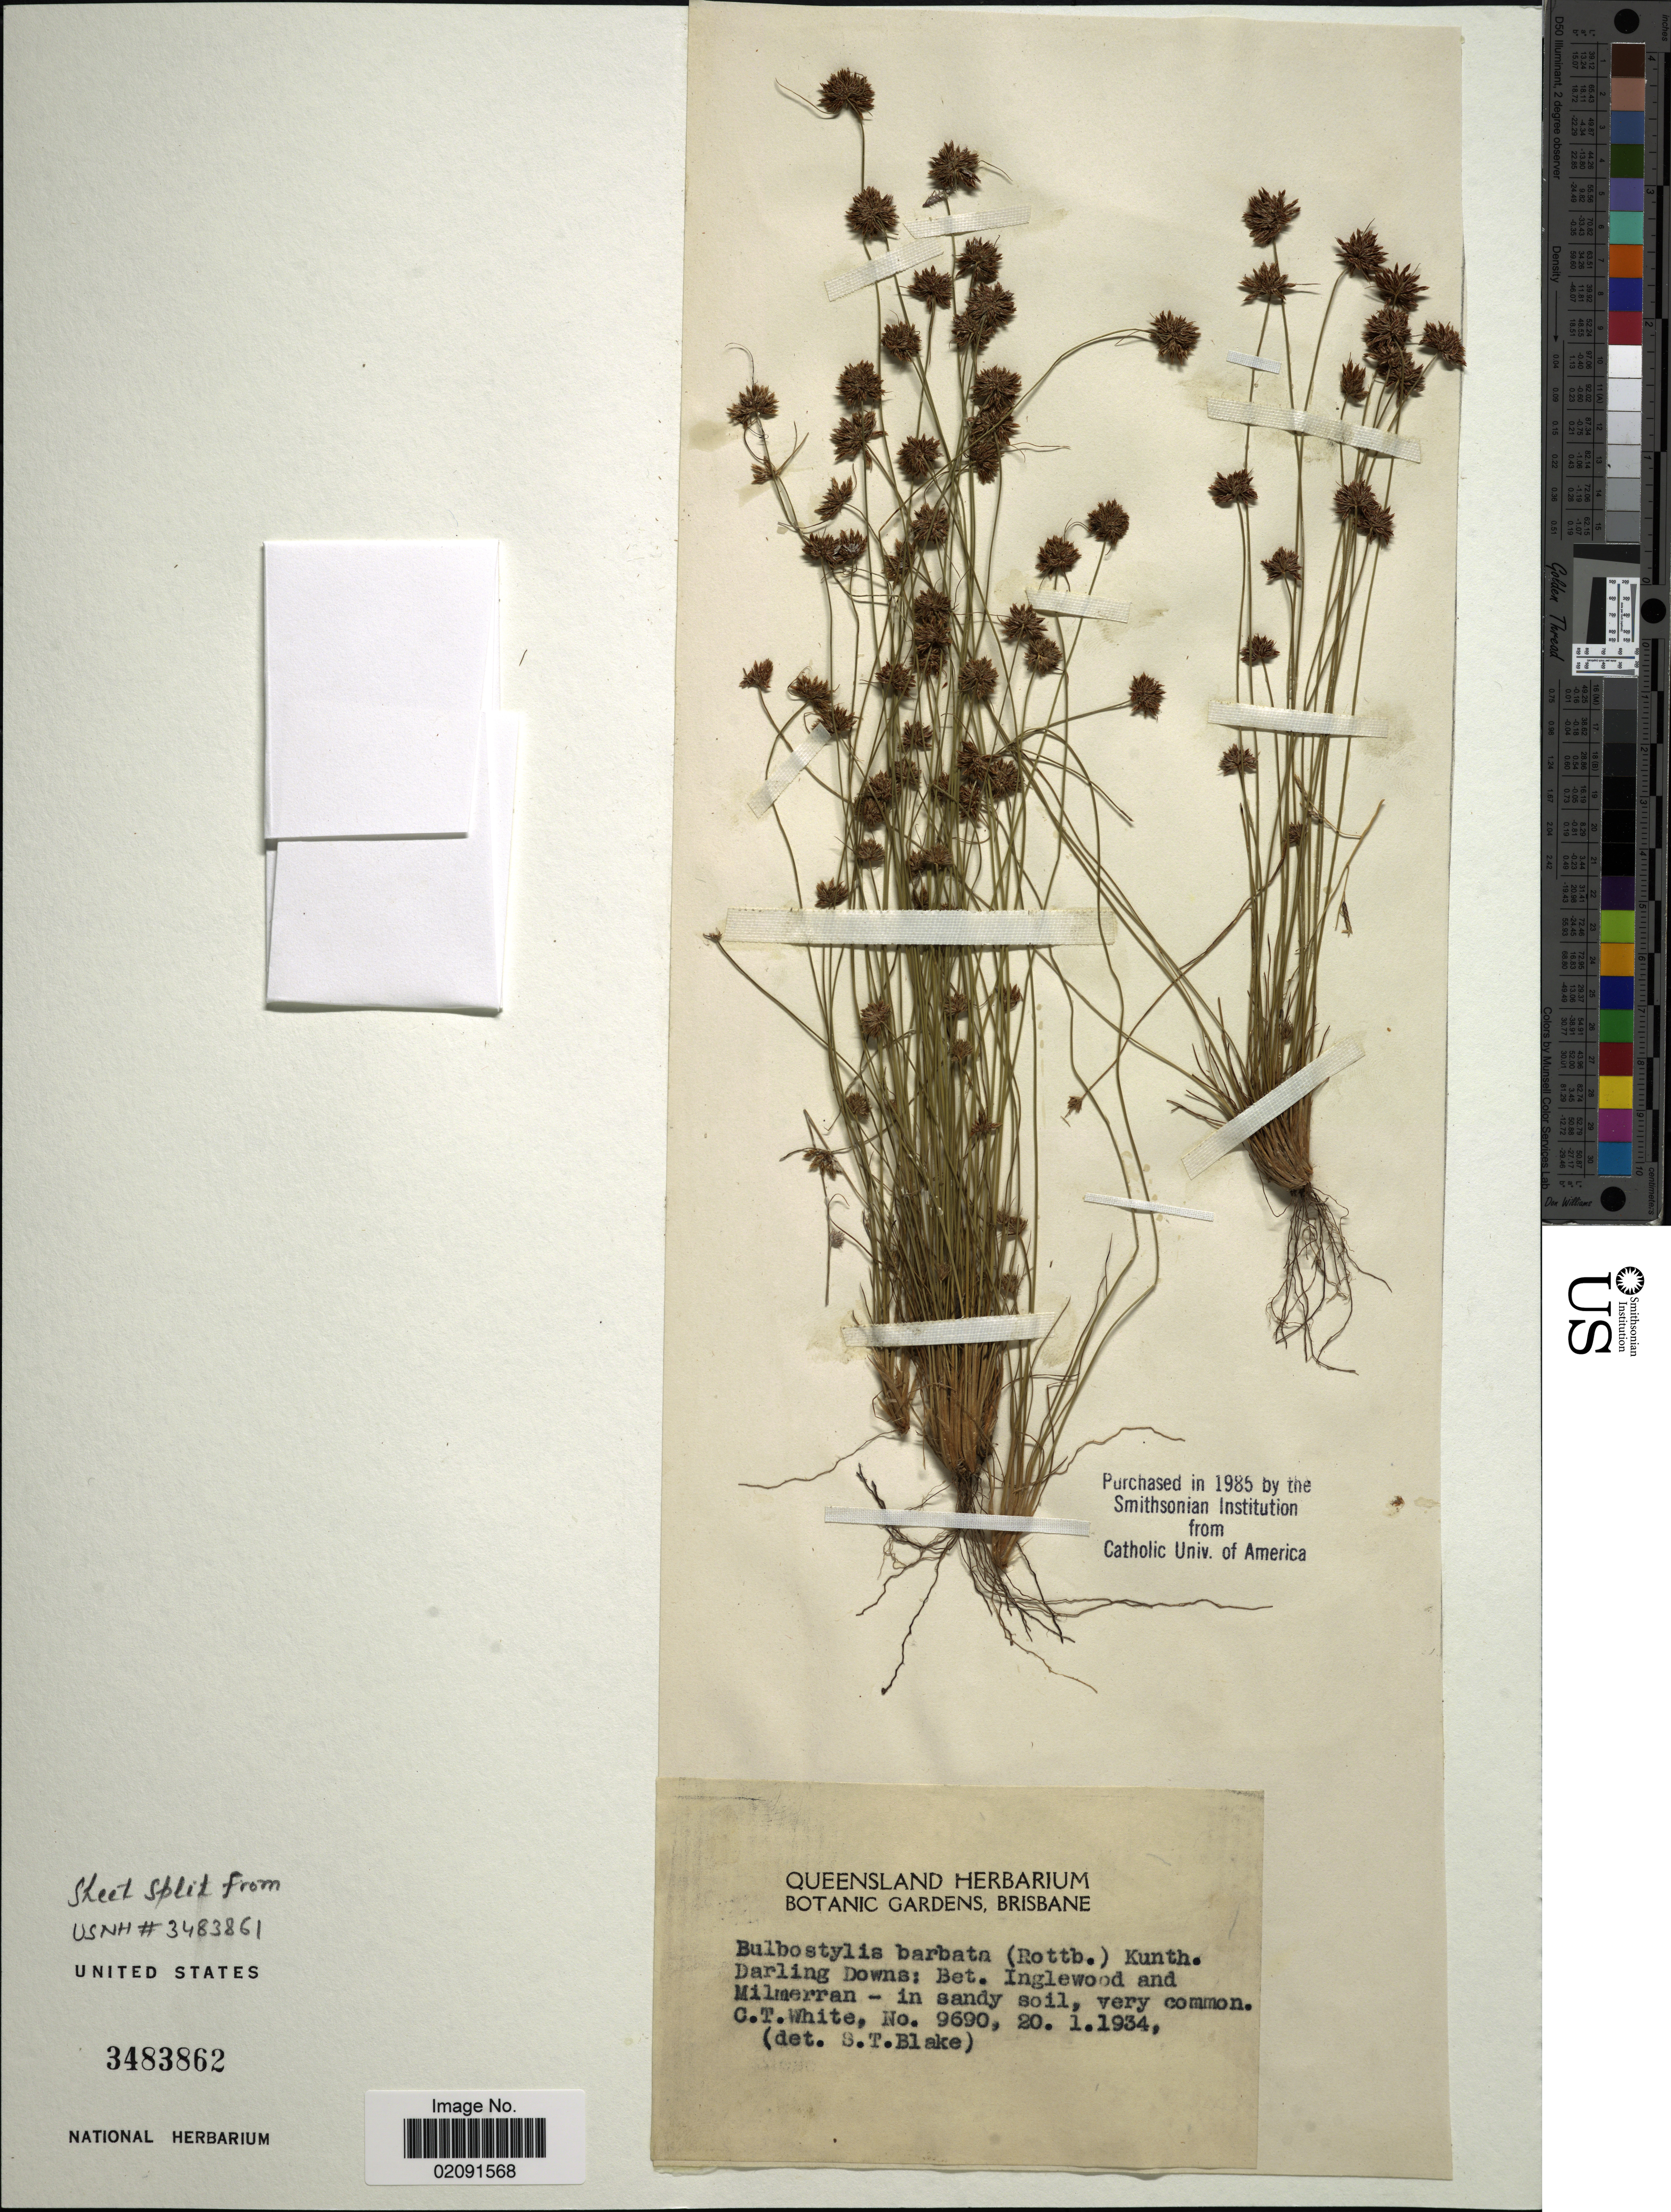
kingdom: Plantae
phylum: Tracheophyta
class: Liliopsida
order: Poales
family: Cyperaceae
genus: Bulbostylis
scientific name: Bulbostylis barbata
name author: (Rottb.) C.B. Clarke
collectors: C. T. White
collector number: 9690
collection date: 1934-01-20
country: Australia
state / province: Queensland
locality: Darling Downs: Bet. Inglewood and Milmerran.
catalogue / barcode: US 3483862